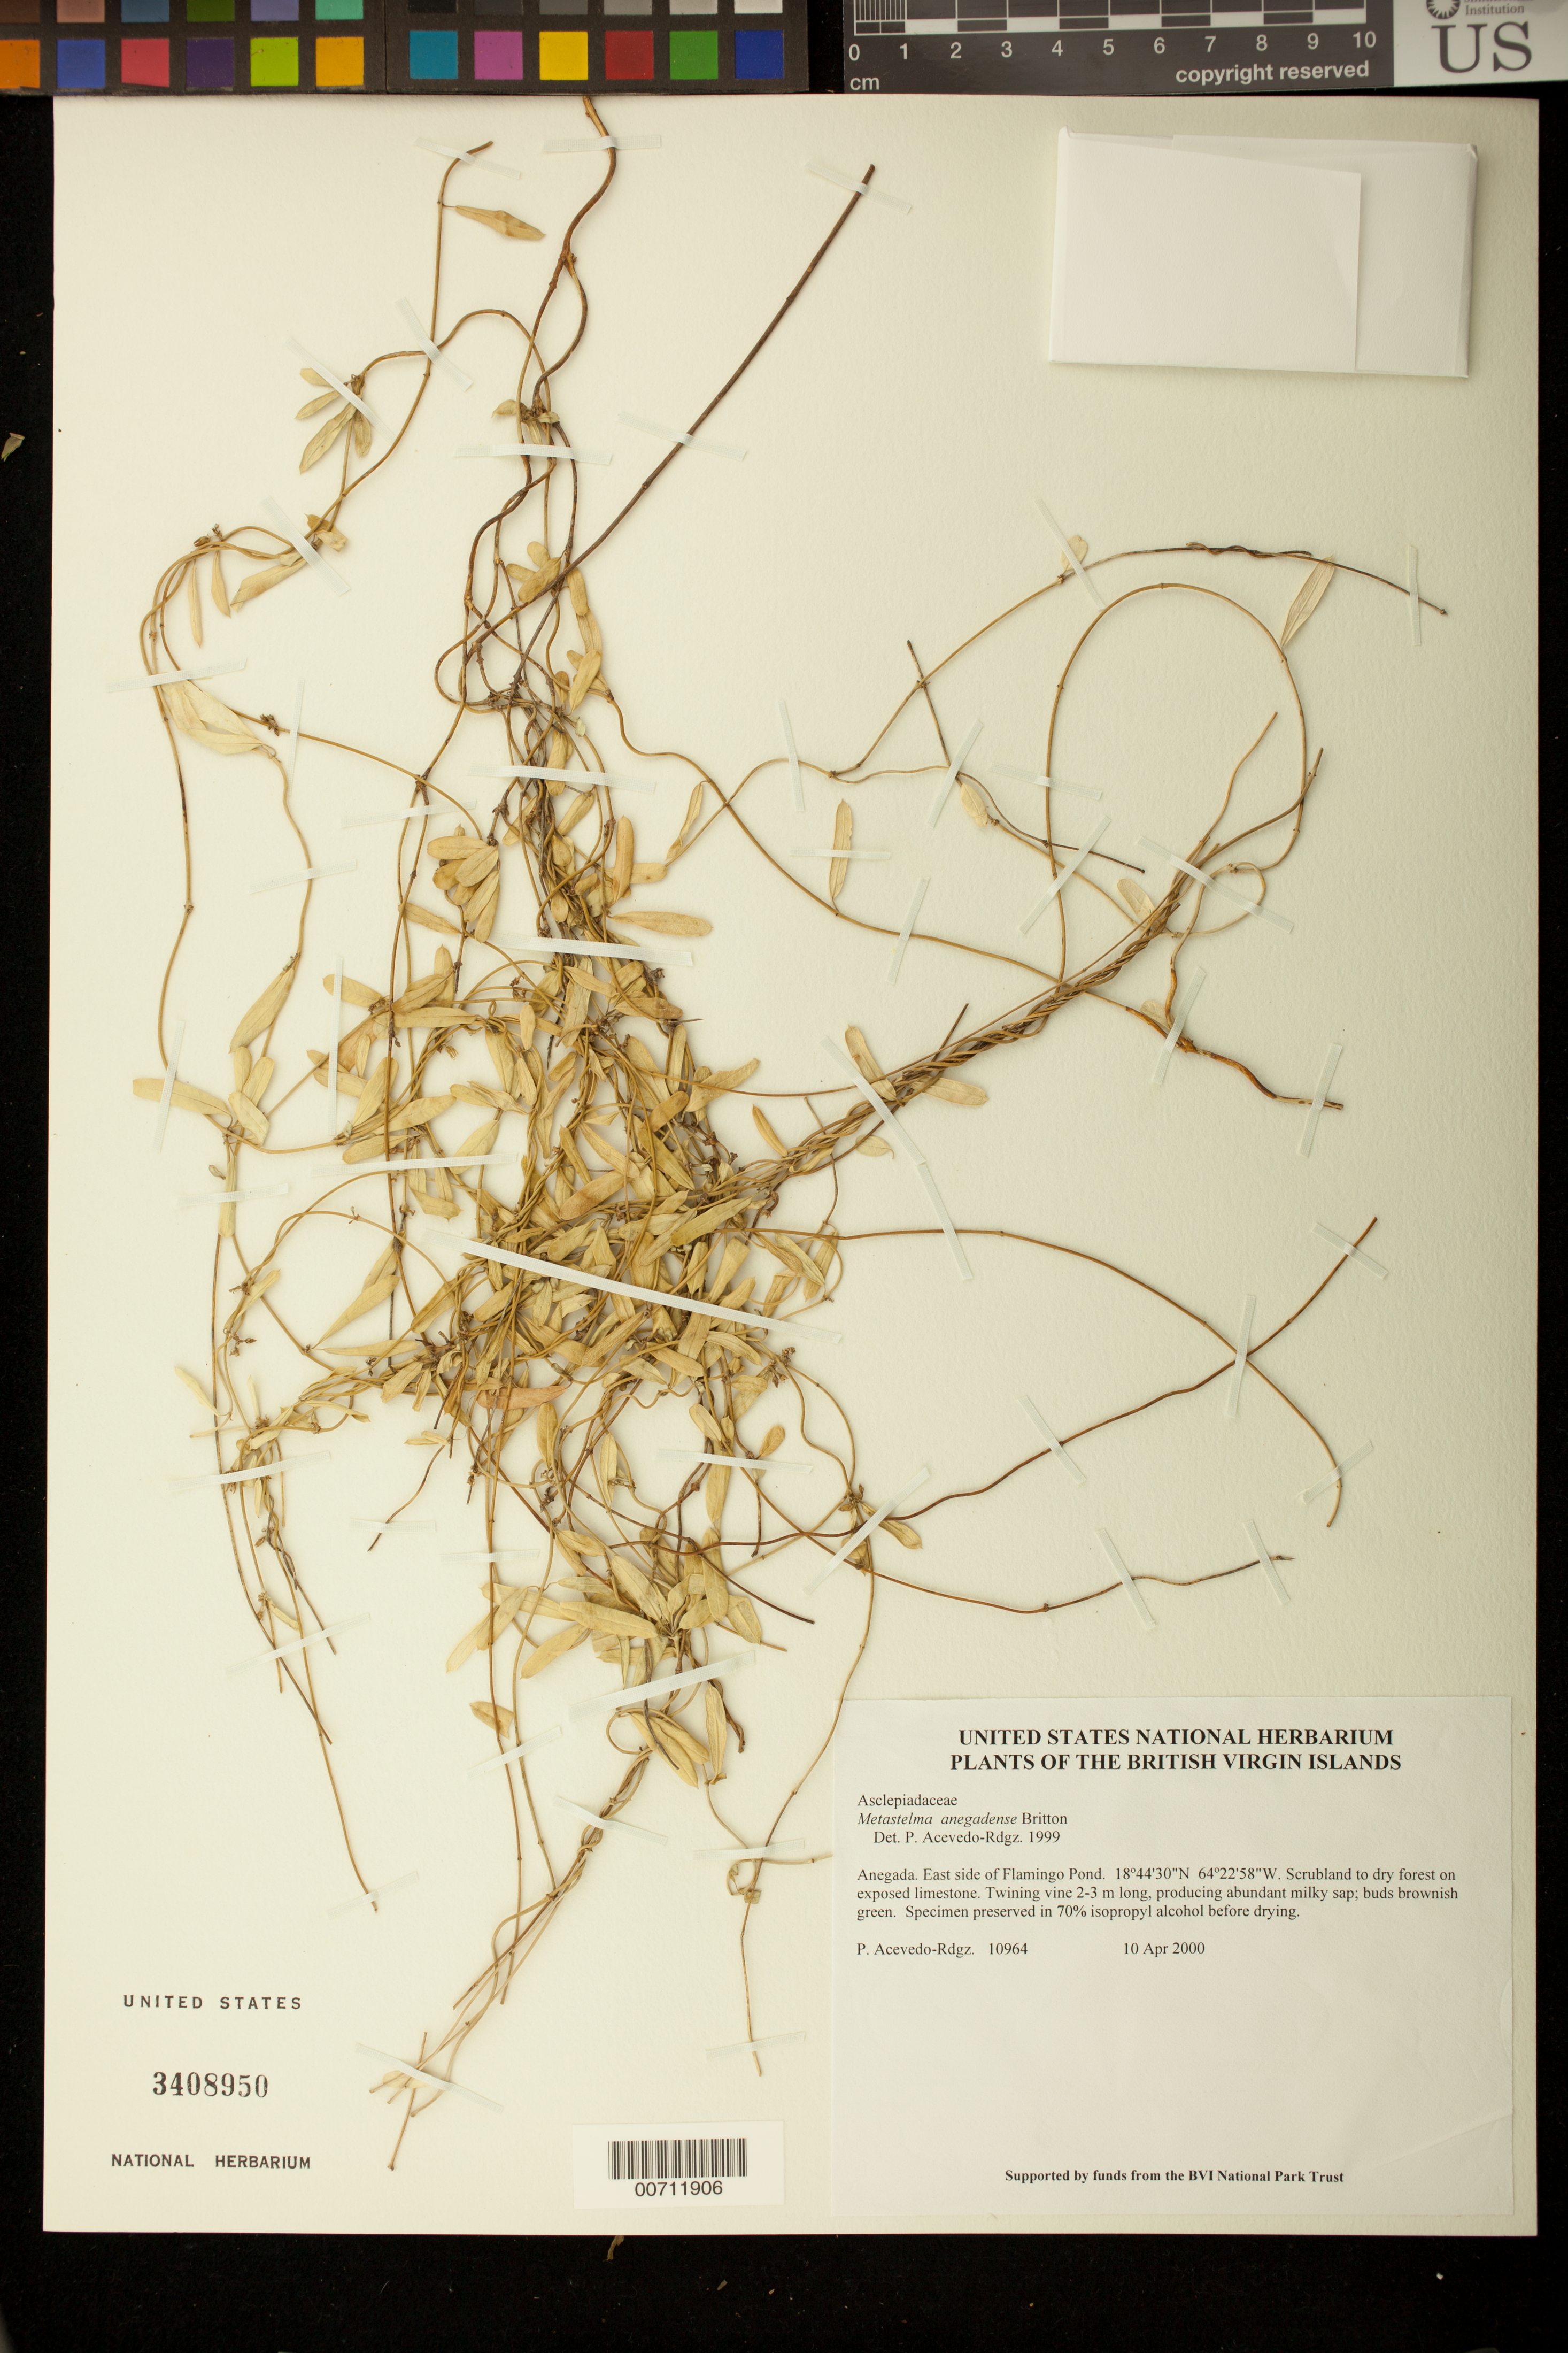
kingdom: Plantae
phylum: Tracheophyta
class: Magnoliopsida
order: Gentianales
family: Apocynaceae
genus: Metastelma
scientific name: Metastelma anegadense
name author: Britton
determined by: Acevedo-Rodríguez, P., (BOT), Smithsonian Institution - National Museum of Natural History (UNITED STATES)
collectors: P. Acevedo-Rodr.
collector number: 10964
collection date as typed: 10 Apr 2000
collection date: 2000-04-10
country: British Virgin Islands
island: Anegada I.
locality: East side of Flamingo Pond.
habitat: Scrubland to dry forest on exposed limestone.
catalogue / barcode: US 3408950